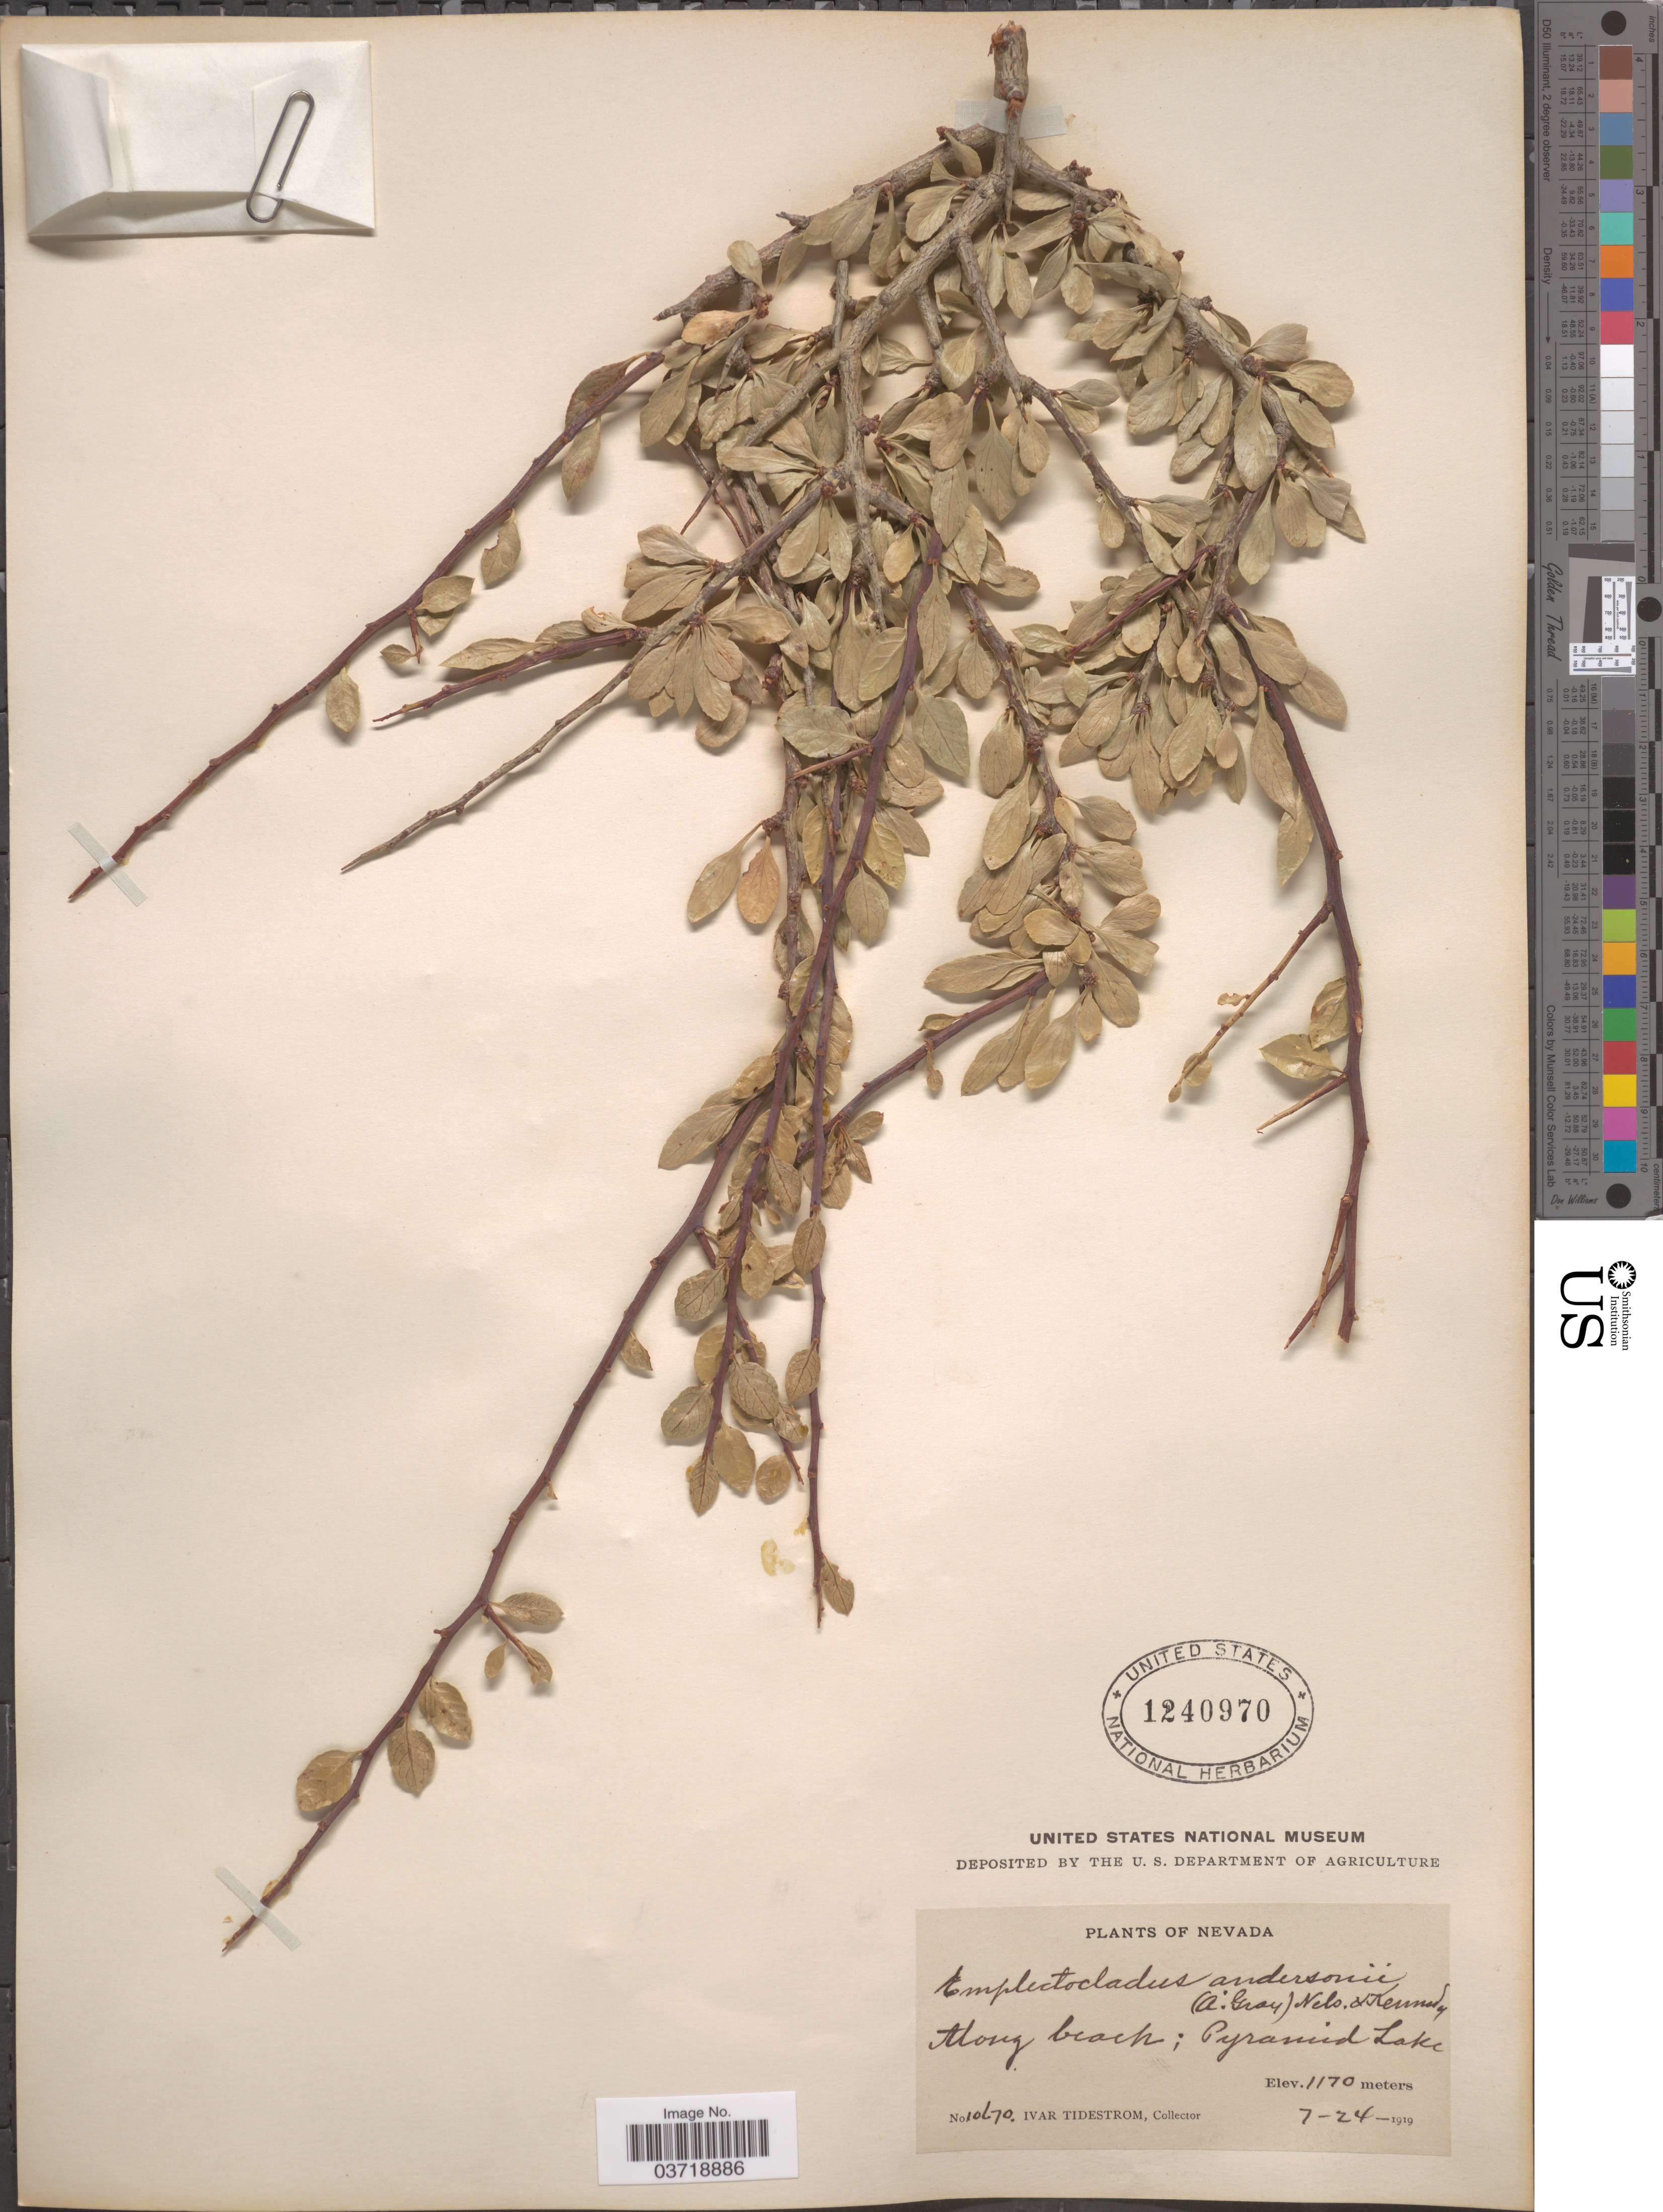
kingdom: Plantae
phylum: Tracheophyta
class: Magnoliopsida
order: Rosales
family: Rosaceae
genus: Prunus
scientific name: Prunus andersonii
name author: A. Gray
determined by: Strong, Mark T., (BOT), Smithsonian Institution - National Museum of Natural History (UNITED STATES)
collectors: I. F. Tidestrom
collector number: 10670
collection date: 1919-07-24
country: United States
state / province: Nevada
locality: Along beach; Pyramid Lake.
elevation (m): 1170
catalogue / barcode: US 1240970